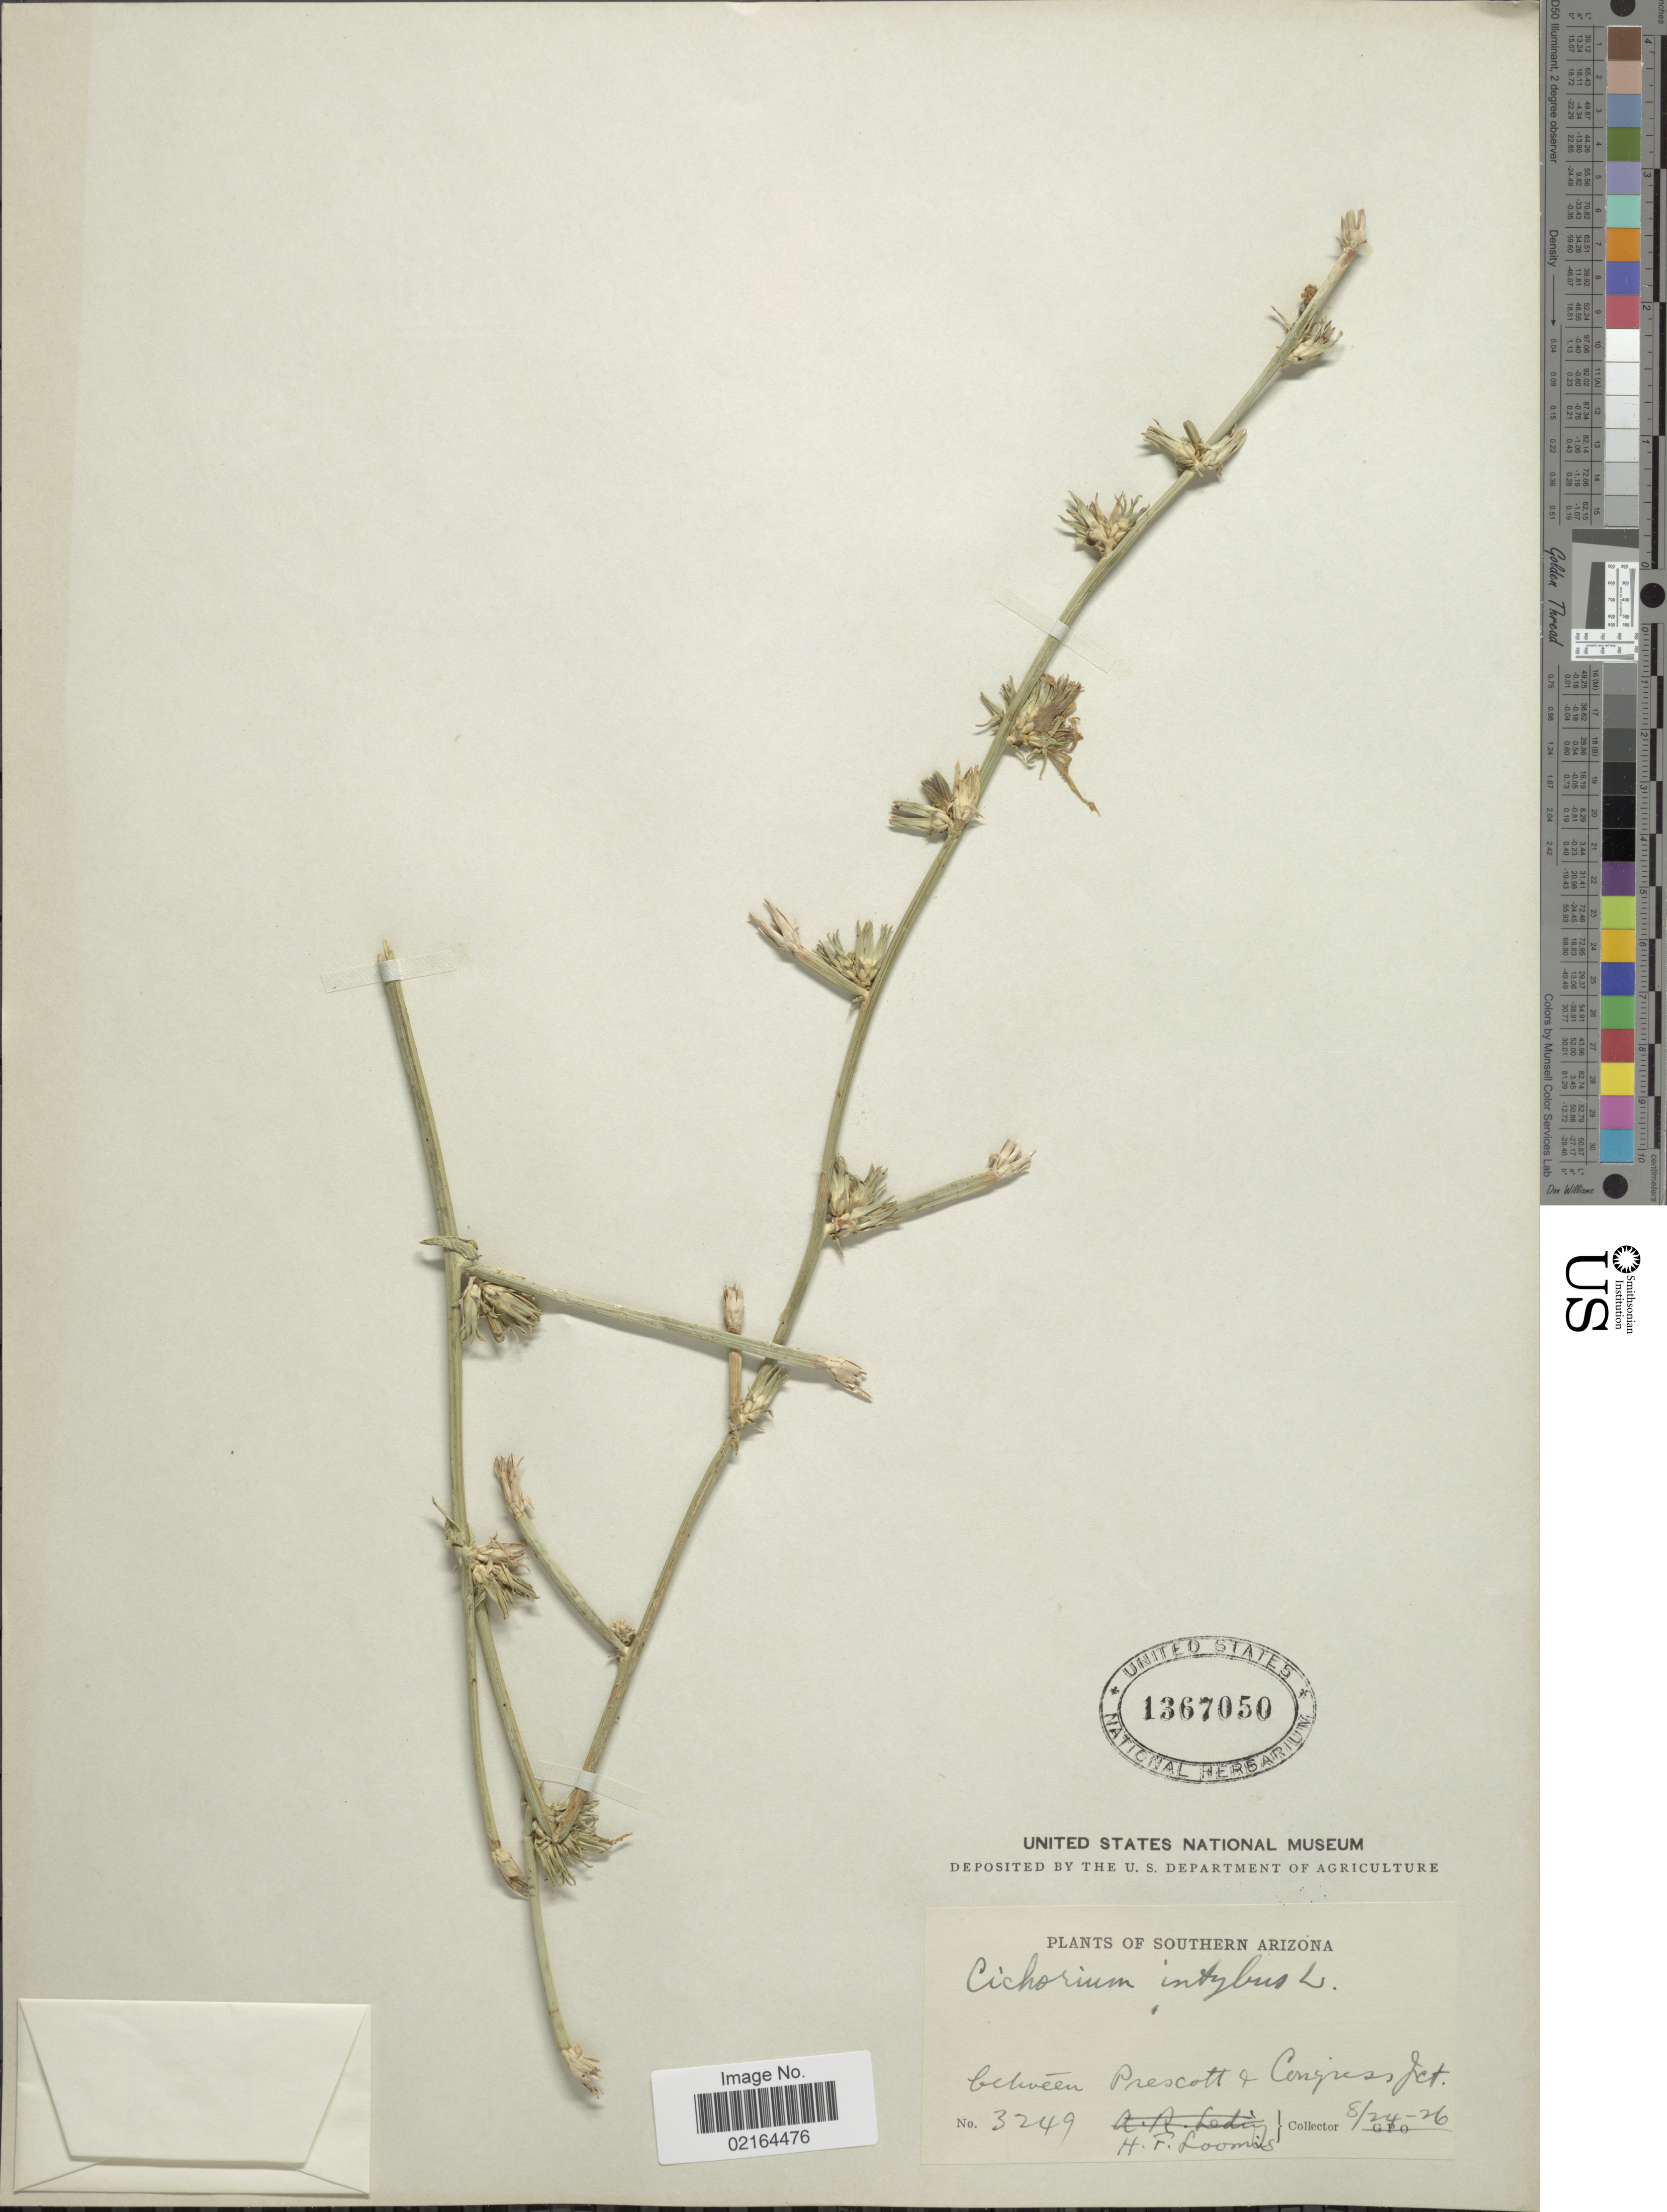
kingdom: Plantae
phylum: Tracheophyta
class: Magnoliopsida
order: Asterales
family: Asteraceae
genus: Cichorium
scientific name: Cichorium intybus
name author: L.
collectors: H. F. Loomis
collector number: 3249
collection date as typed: Transcribed d/m/y: 24/8/26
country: United States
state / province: Arizona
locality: Southern Arizona, Between Prescott & Congress Jct.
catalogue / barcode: US 1367050